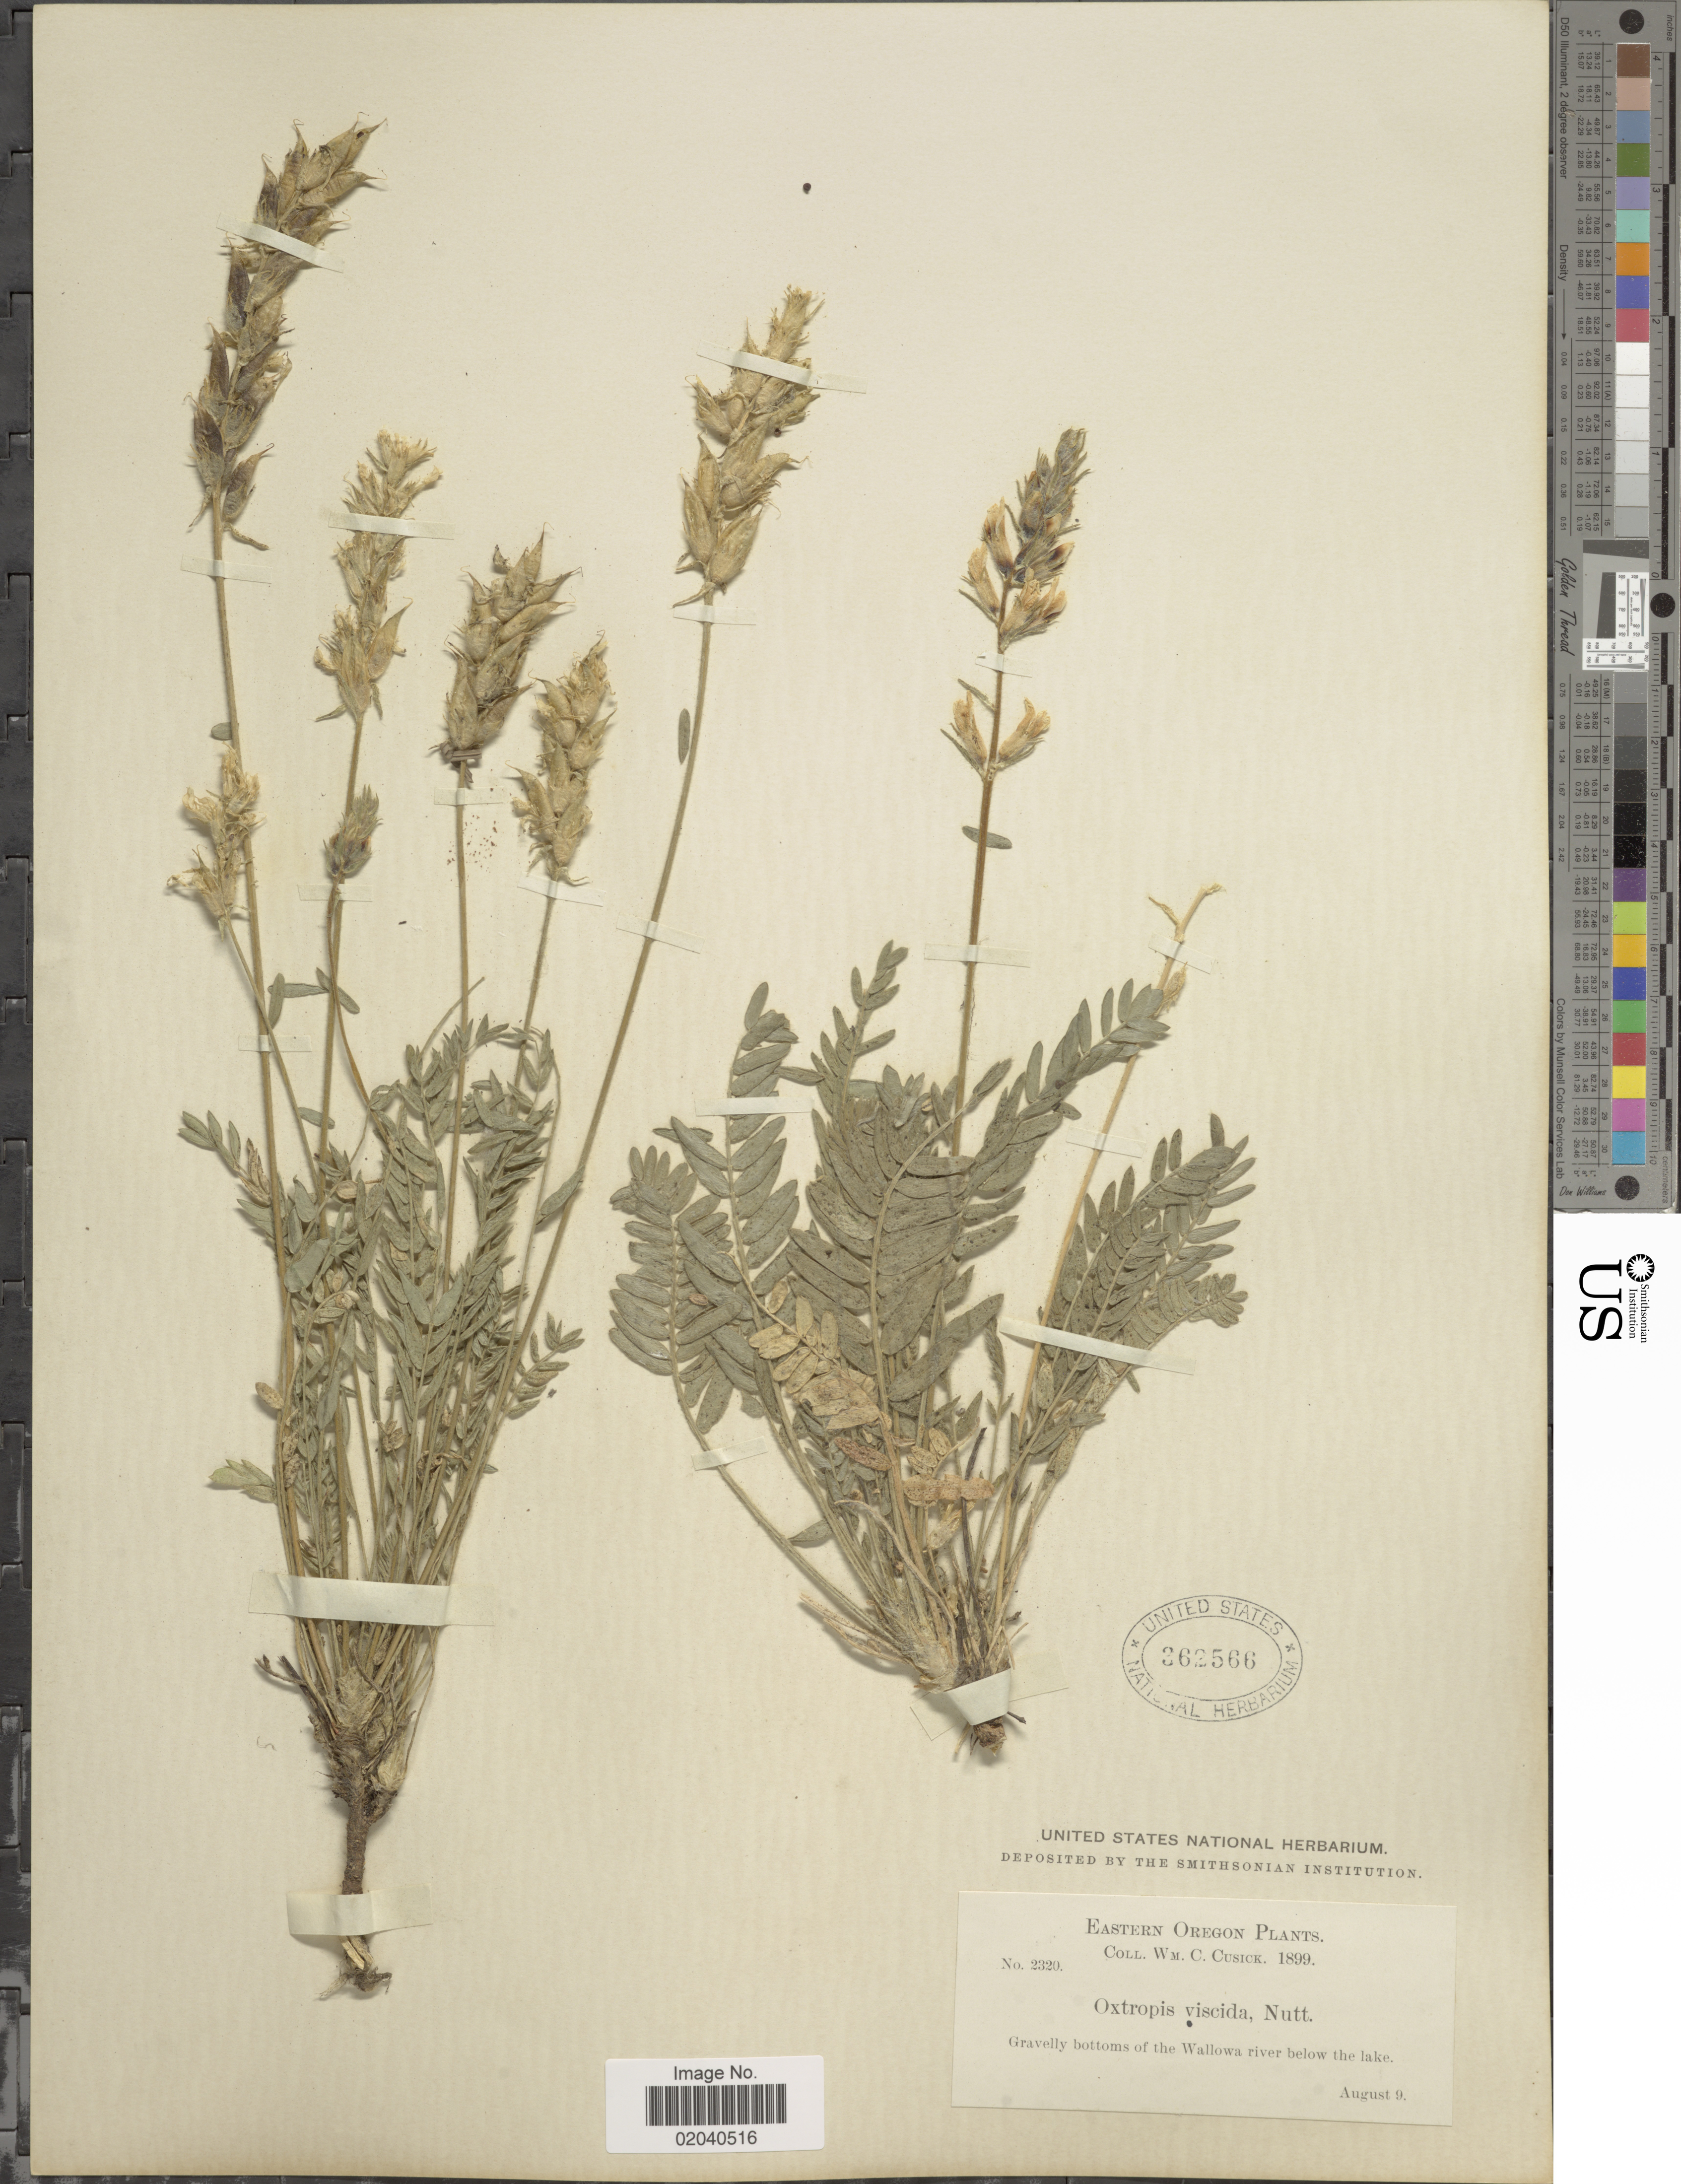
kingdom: Plantae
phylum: Tracheophyta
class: Magnoliopsida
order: Fabales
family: Fabaceae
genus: Oxytropis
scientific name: Oxytropis viscida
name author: Nutt.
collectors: W. C. Cusick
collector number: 2320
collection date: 1899-08-09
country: United States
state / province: Oregon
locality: Eastern Oregon, Gravelly bottoms of the Wallowa river below the lake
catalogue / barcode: US 362566